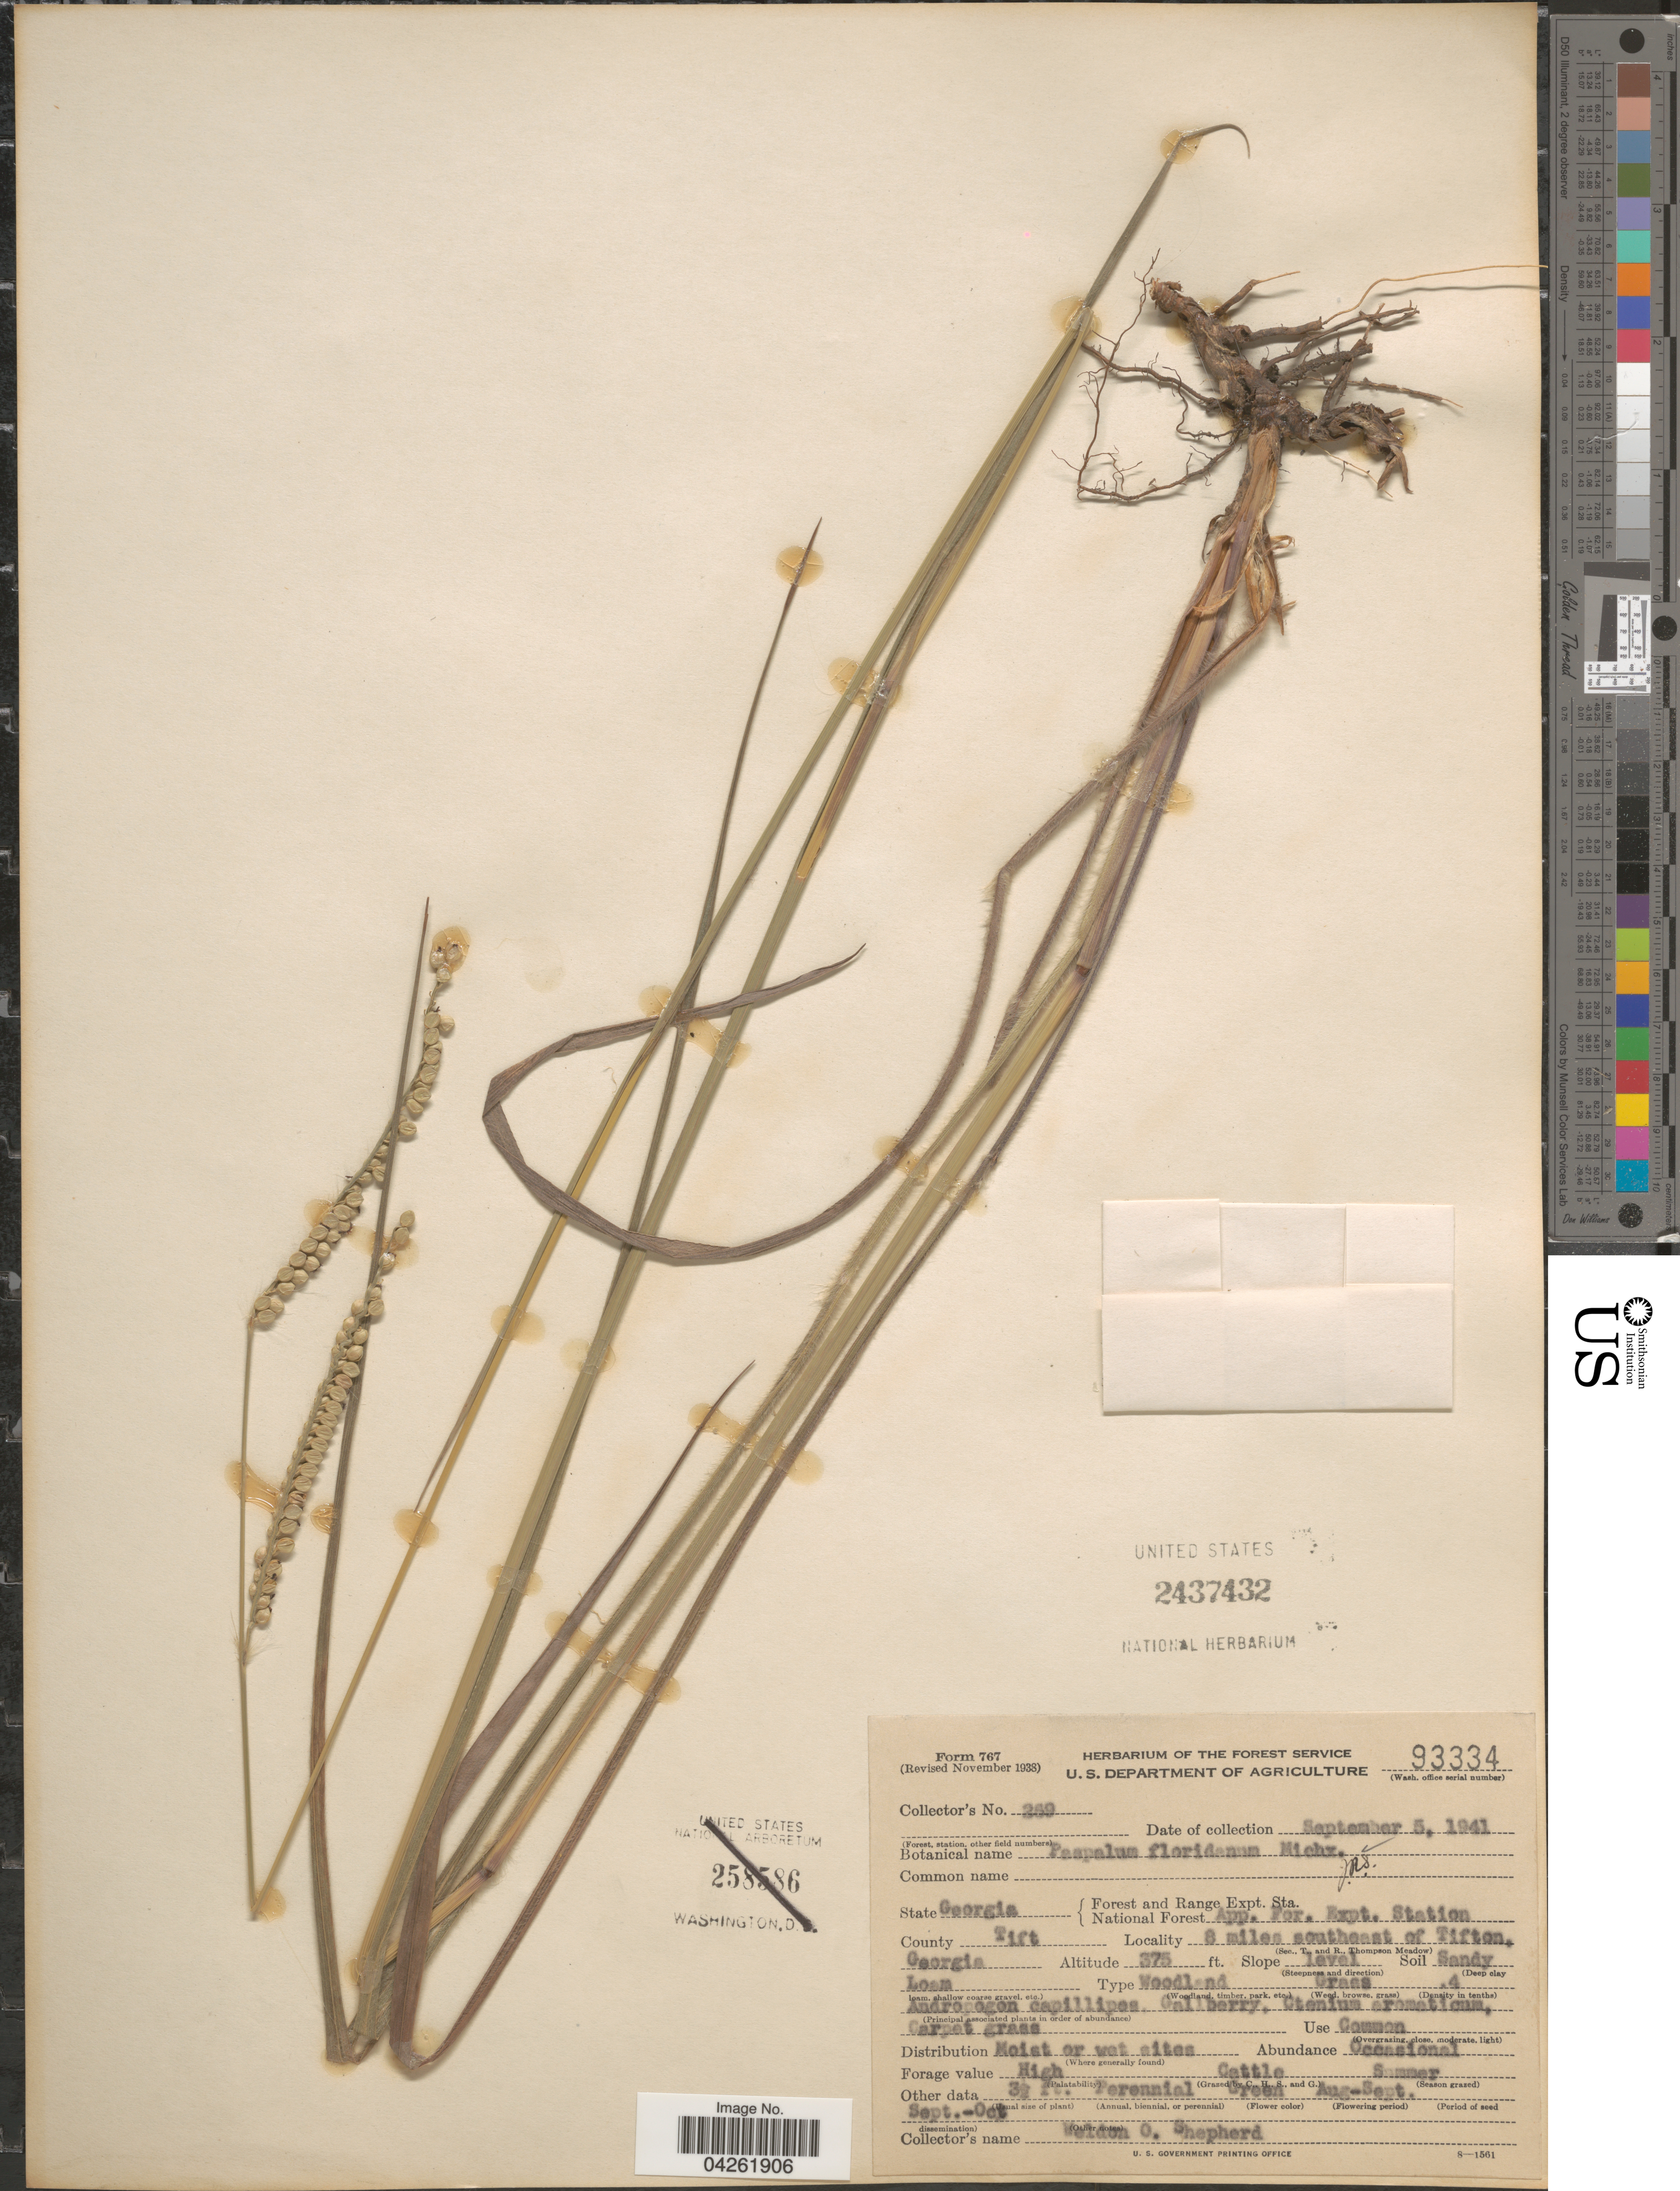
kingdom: Plantae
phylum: Tracheophyta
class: Liliopsida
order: Poales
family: Poaceae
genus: Paspalum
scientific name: Paspalum floridanum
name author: Michx.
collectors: W. Shepherd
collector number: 269*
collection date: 1941-09-05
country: United States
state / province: Georgia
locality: Forest and Range Expt. Sta. National Forest App. For. Expt. Station. County Tift. 8 miles southeast of Tifton.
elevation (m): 114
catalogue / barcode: US 2437432